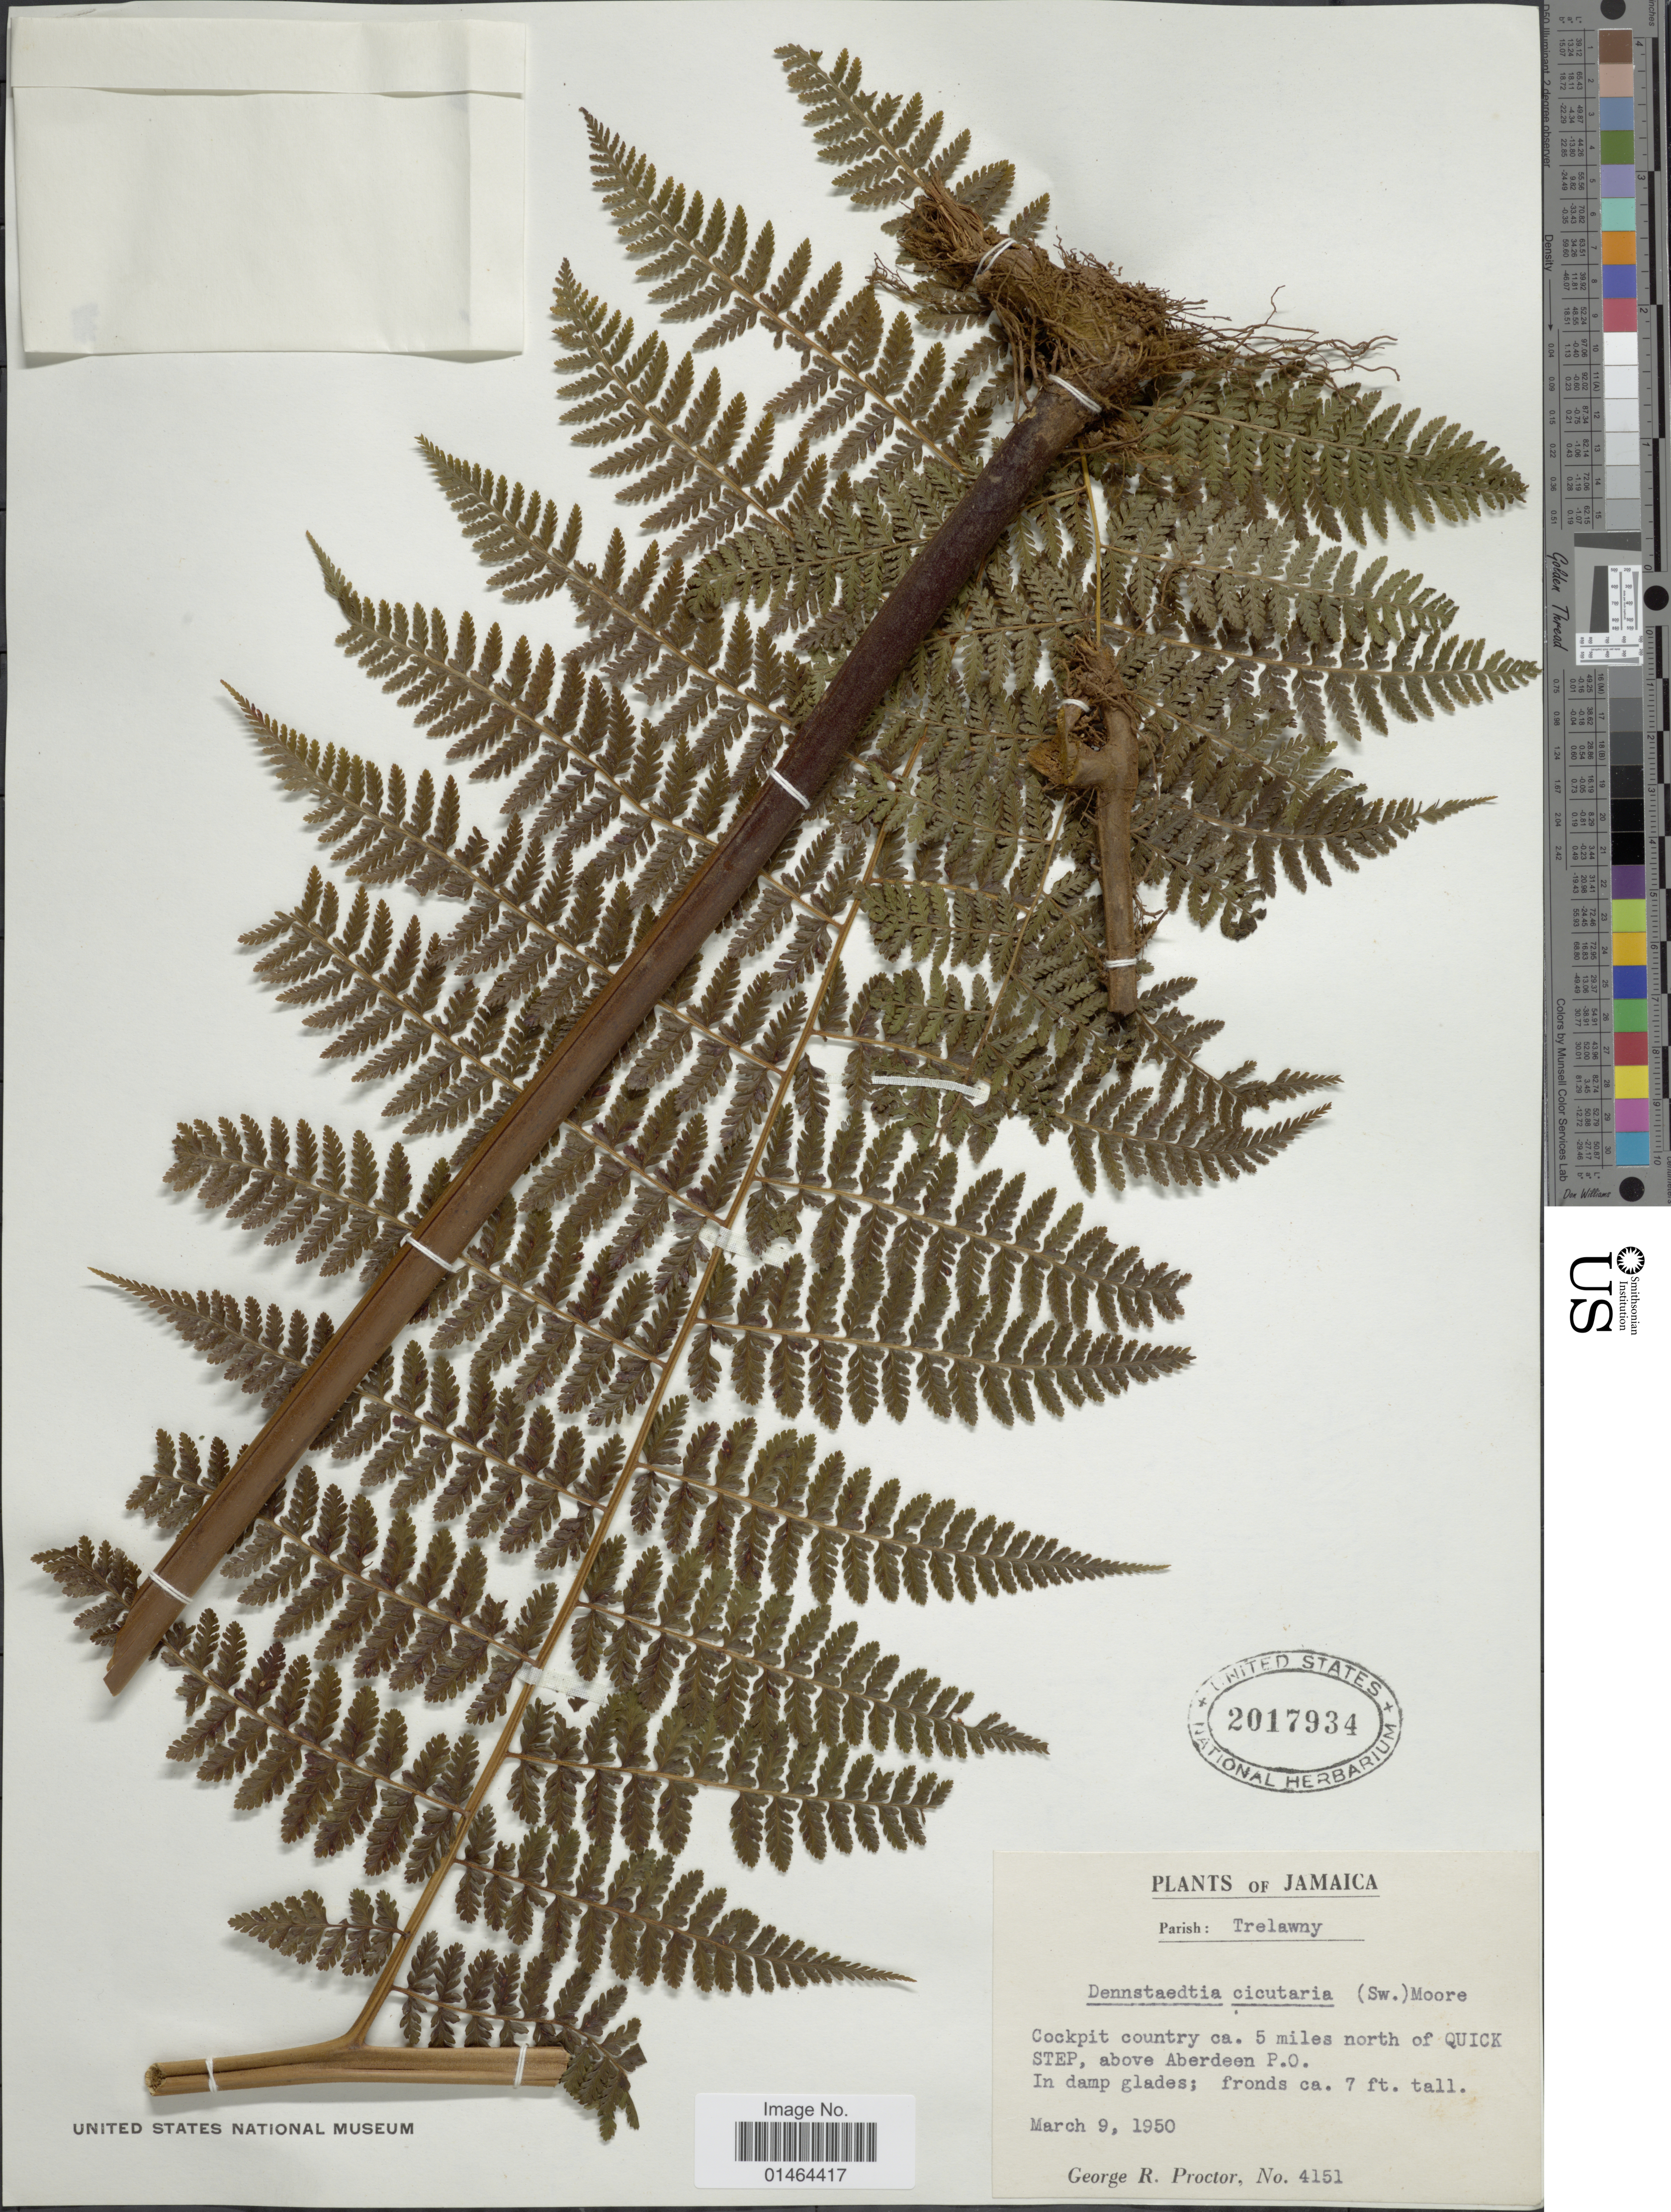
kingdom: Plantae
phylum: Tracheophyta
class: Polypodiopsida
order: Polypodiales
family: Dennstaedtiaceae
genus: Dennstaedtia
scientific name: Dennstaedtia cicutaria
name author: (Sw.) T. Moore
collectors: G. R. Proctor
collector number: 4151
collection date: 1950-03-09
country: Jamaica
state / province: Trelawny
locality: Cockpit country ca. 5 miles north of Quick Step, above Aberdeen P.O.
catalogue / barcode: US 2017934